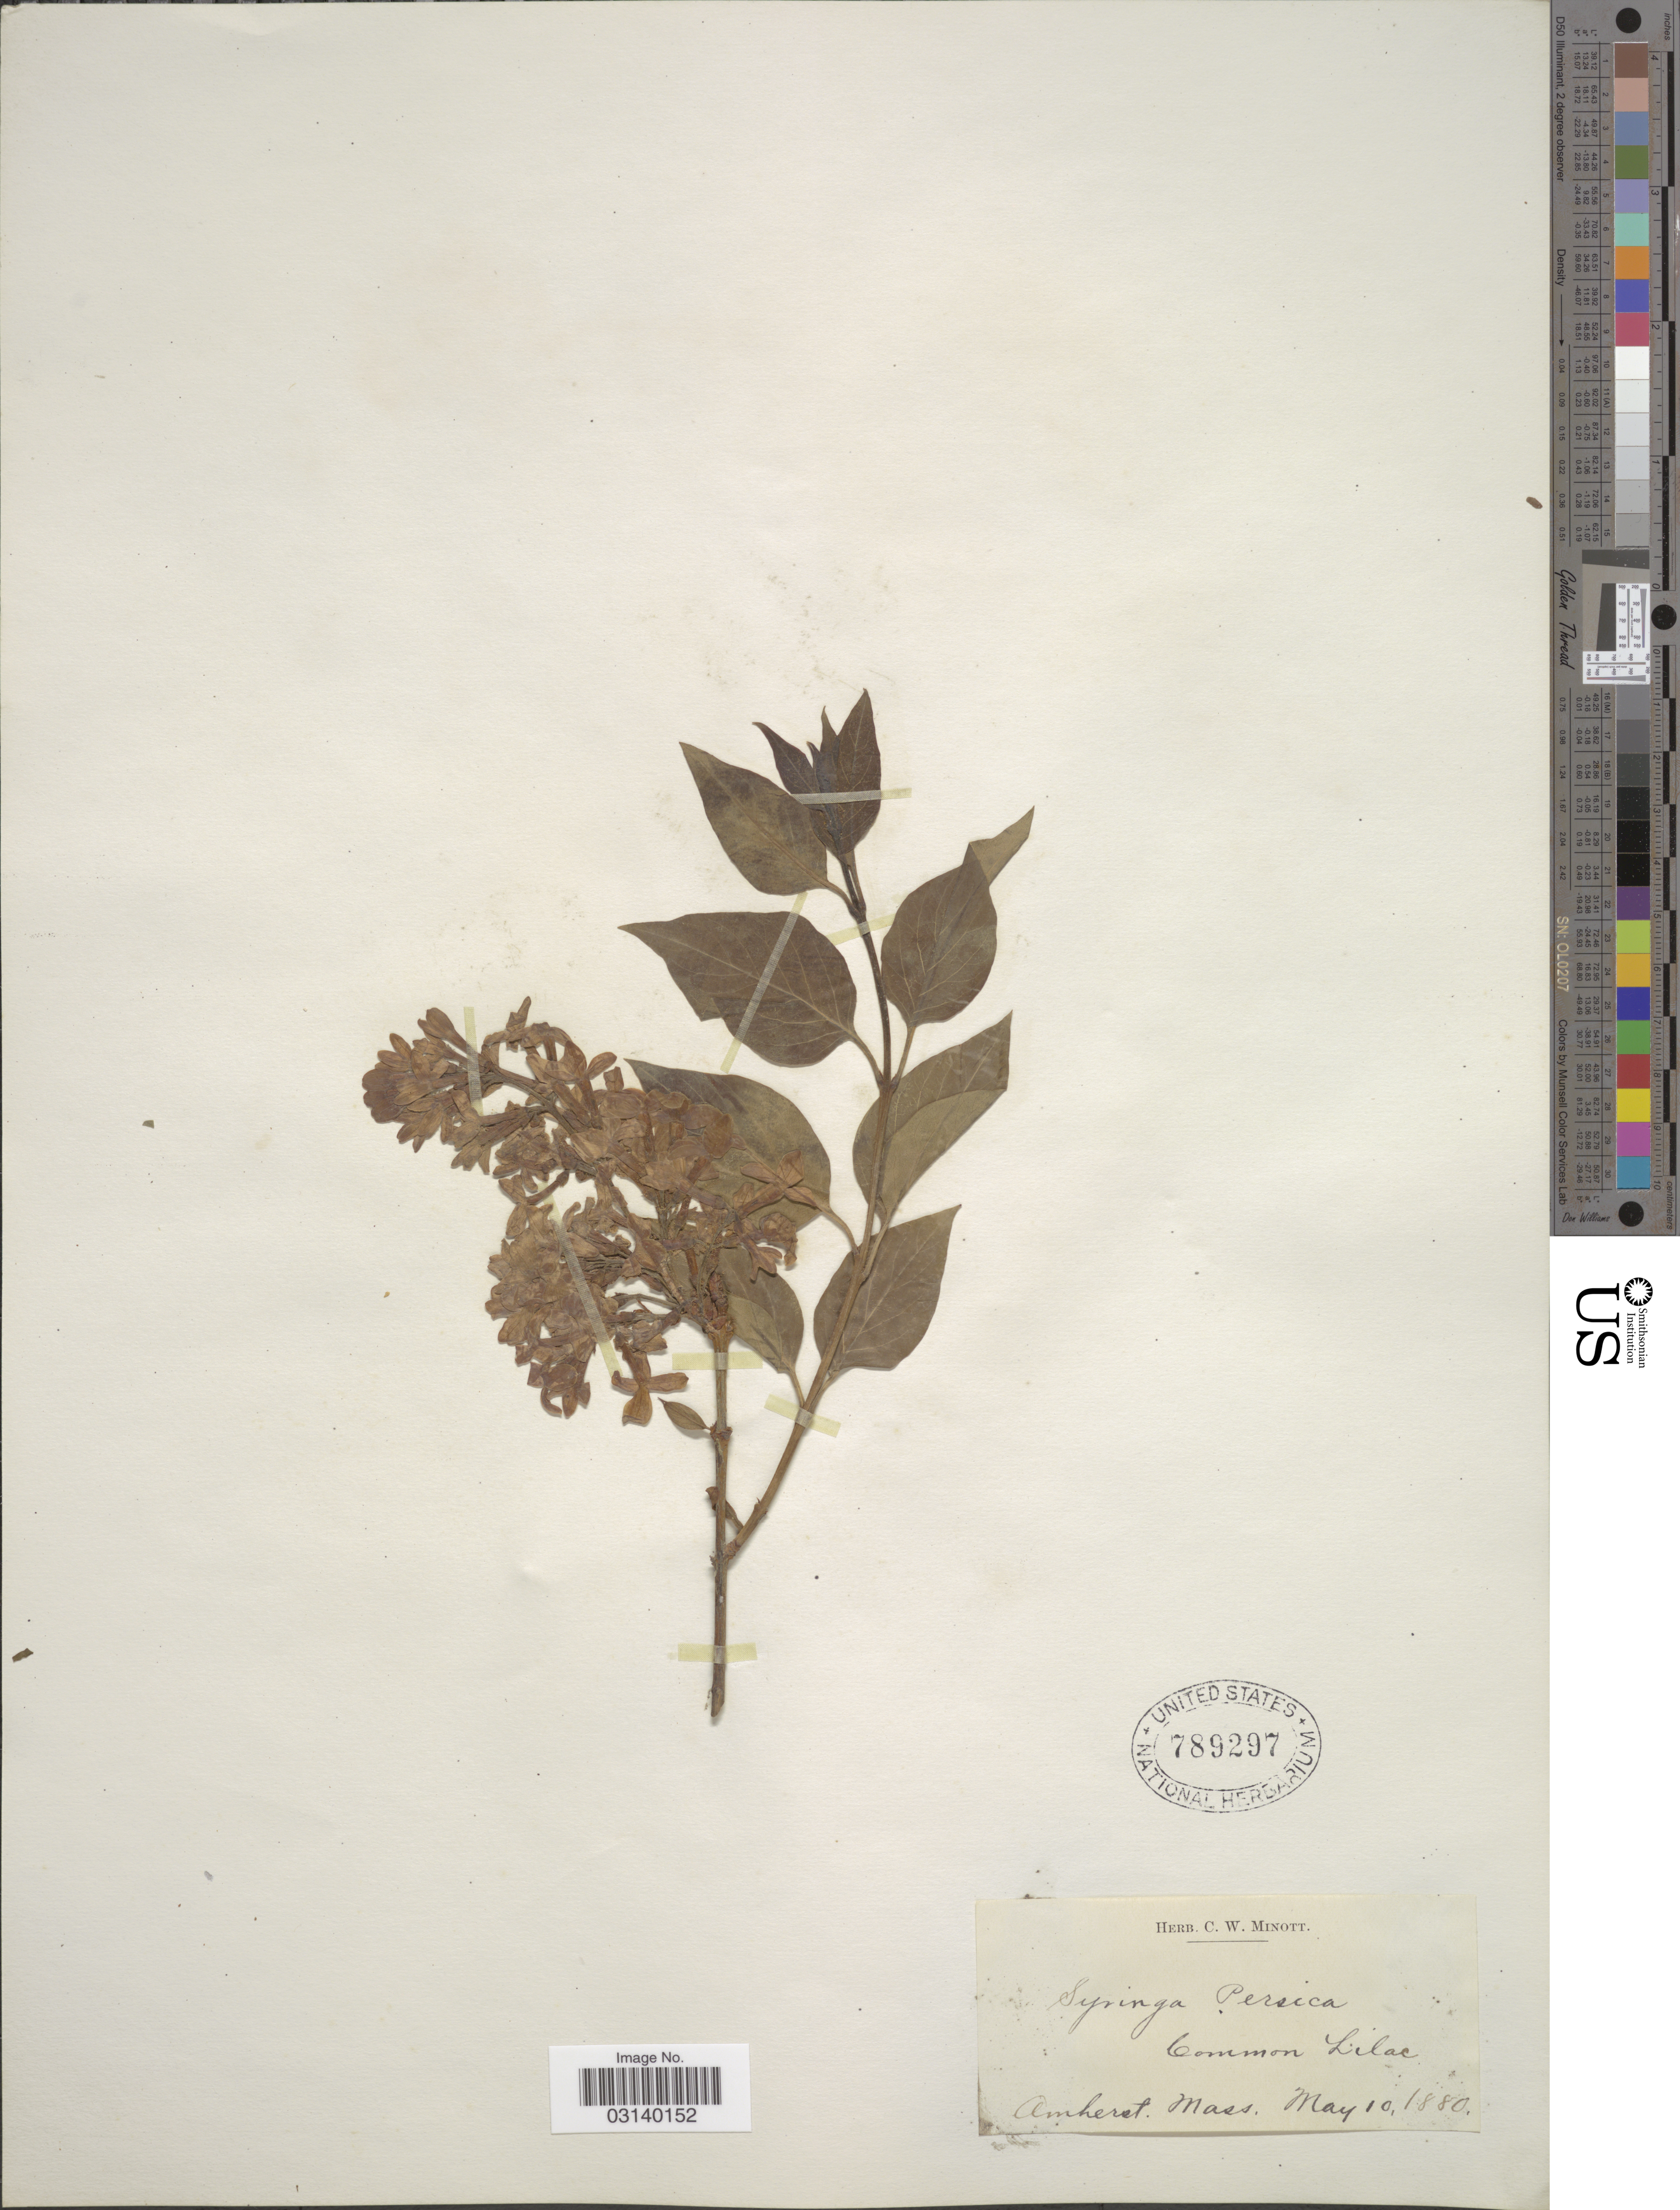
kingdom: Plantae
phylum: Tracheophyta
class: Magnoliopsida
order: Lamiales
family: Oleaceae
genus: Syringa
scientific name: Syringa vulgaris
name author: L.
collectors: ex herb. C. W. Minott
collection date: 1880-05-10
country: United States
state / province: Massachusetts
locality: Amherst.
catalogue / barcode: US 789297